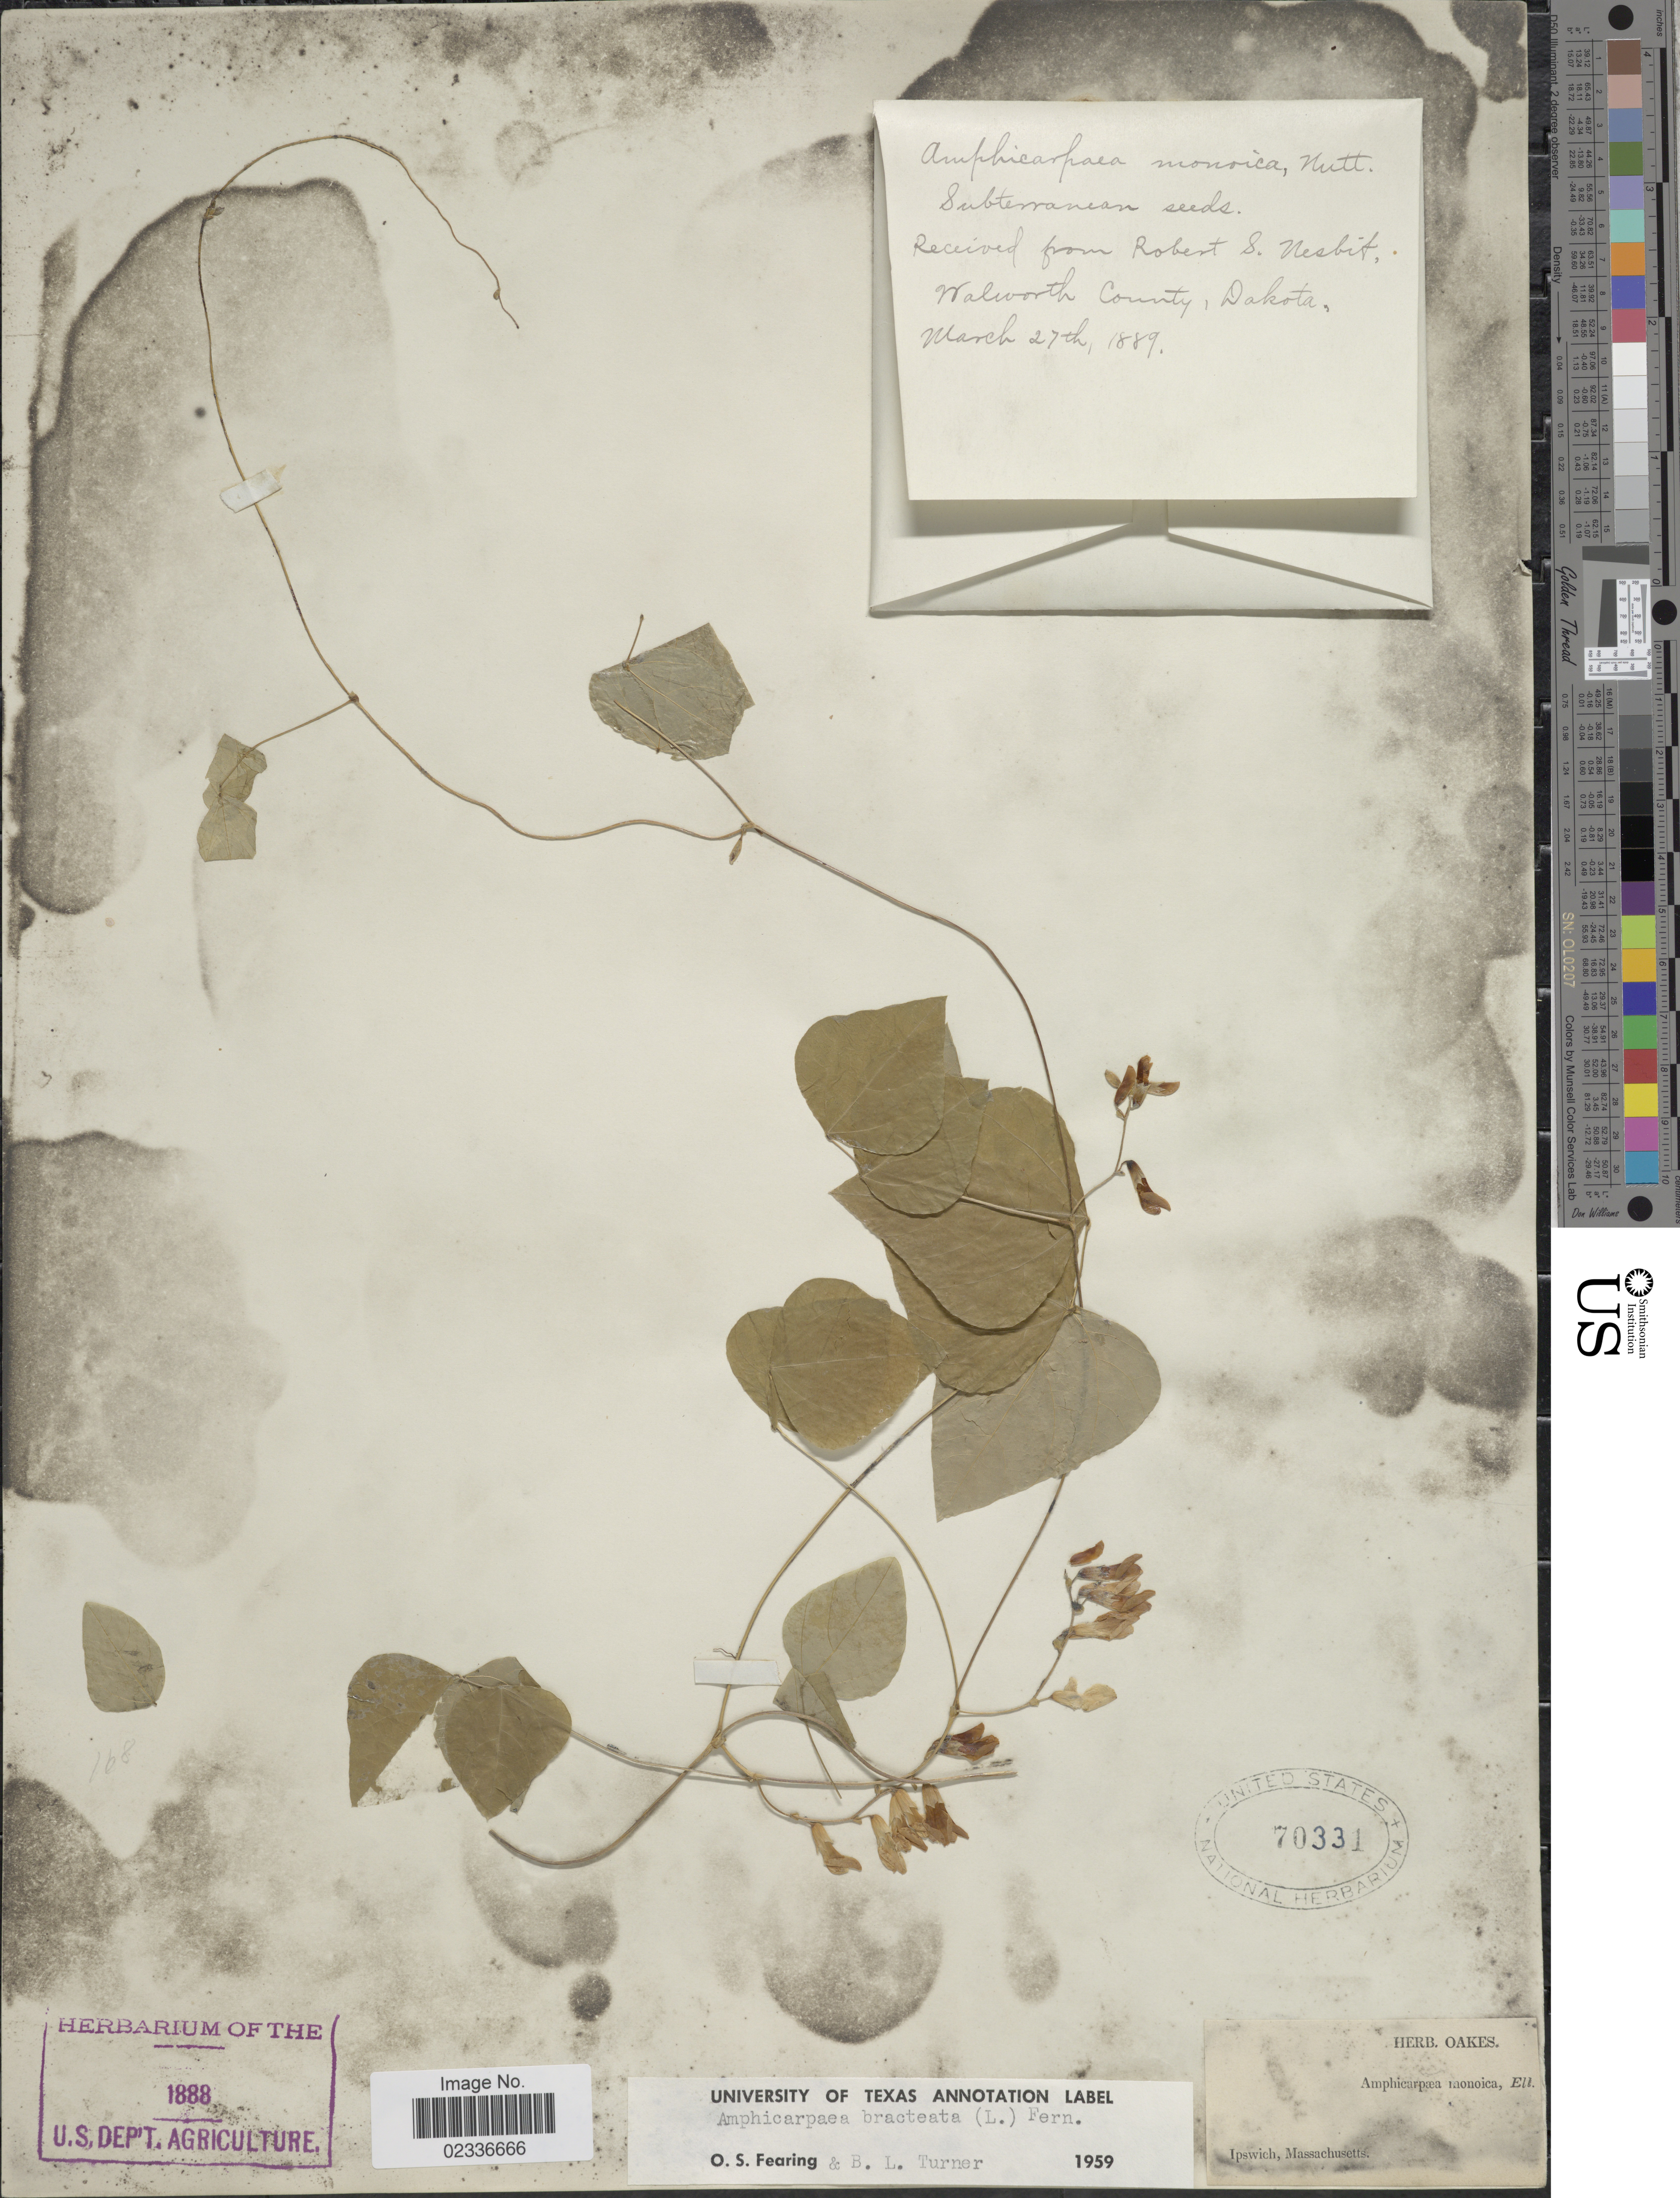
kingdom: Plantae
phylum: Tracheophyta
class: Magnoliopsida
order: Fabales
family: Fabaceae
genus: Amphicarpaea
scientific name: Amphicarpaea bracteata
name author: (L.) Fernald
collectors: ex herb. Oakes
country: United States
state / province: Massachusetts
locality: Ipswich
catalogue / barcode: US 70331